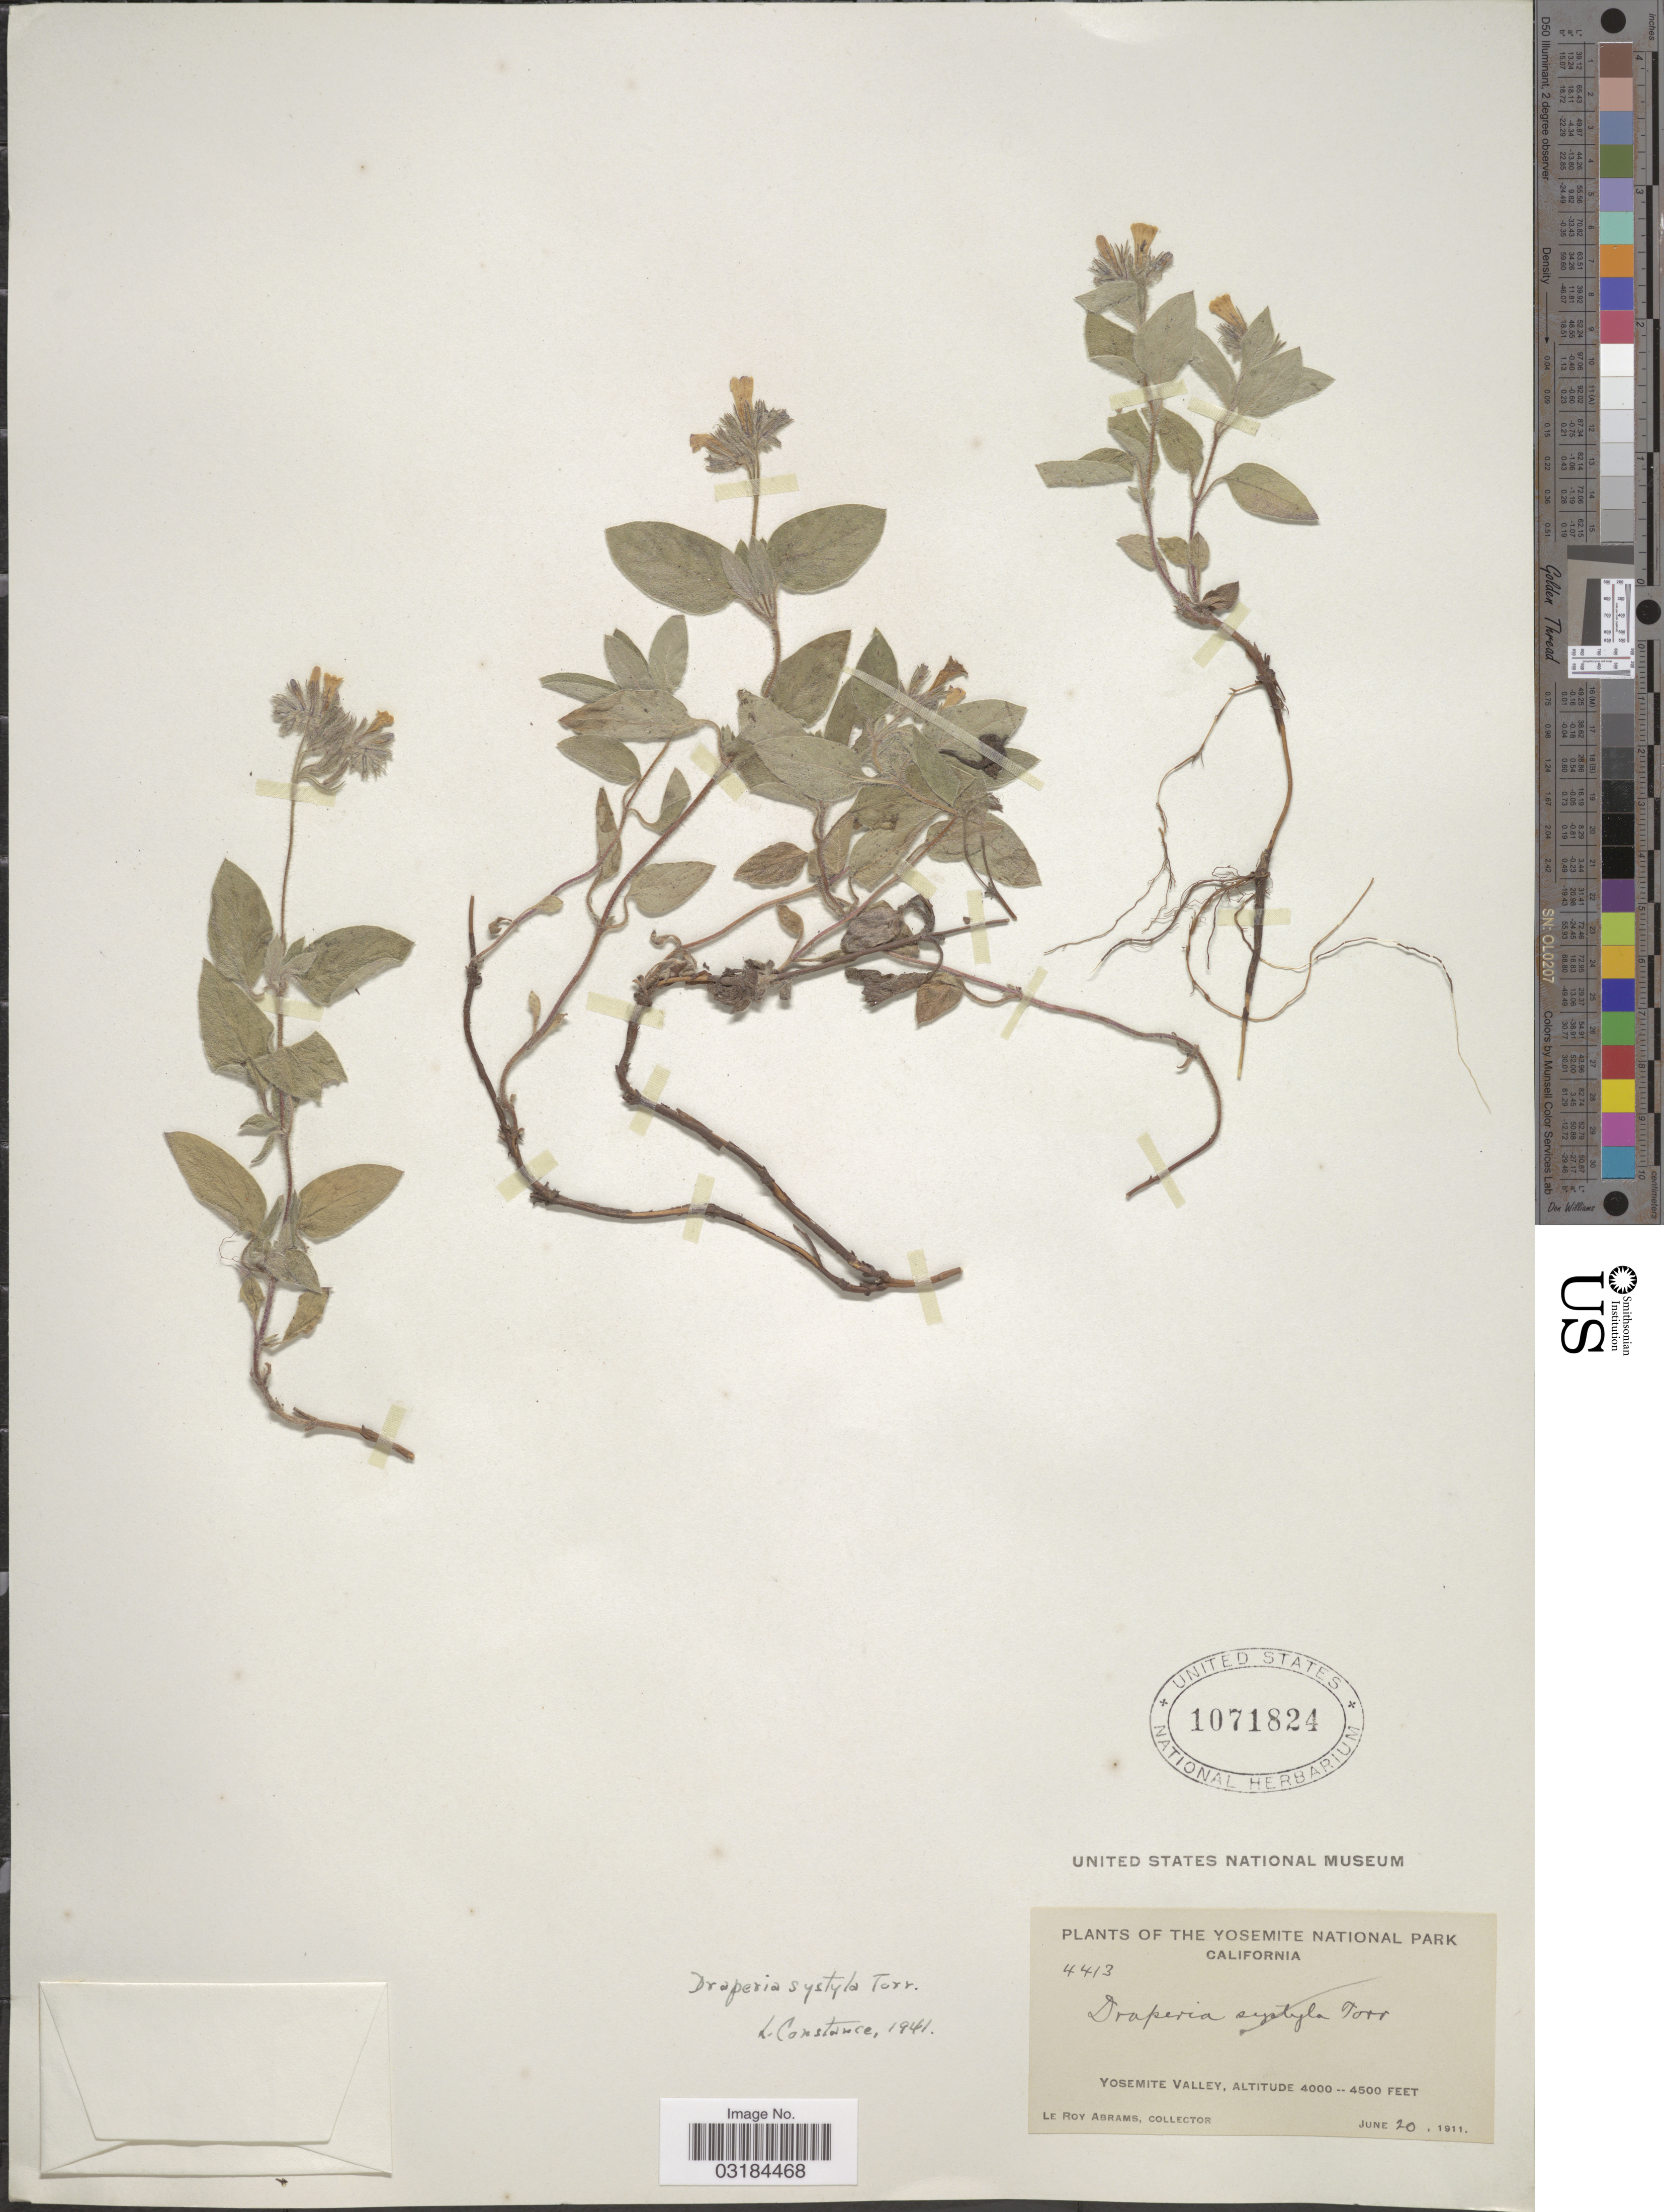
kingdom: Plantae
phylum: Tracheophyta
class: Magnoliopsida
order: Boraginales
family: Hydrophyllaceae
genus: Draperia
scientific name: Draperia systyla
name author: (A. Gray) Torr.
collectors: L. Abrams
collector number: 4413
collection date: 1911-06-20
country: United States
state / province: California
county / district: Mariposa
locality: The Yosemite National Park. Yosemite Valley.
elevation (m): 1219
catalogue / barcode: US 1071824